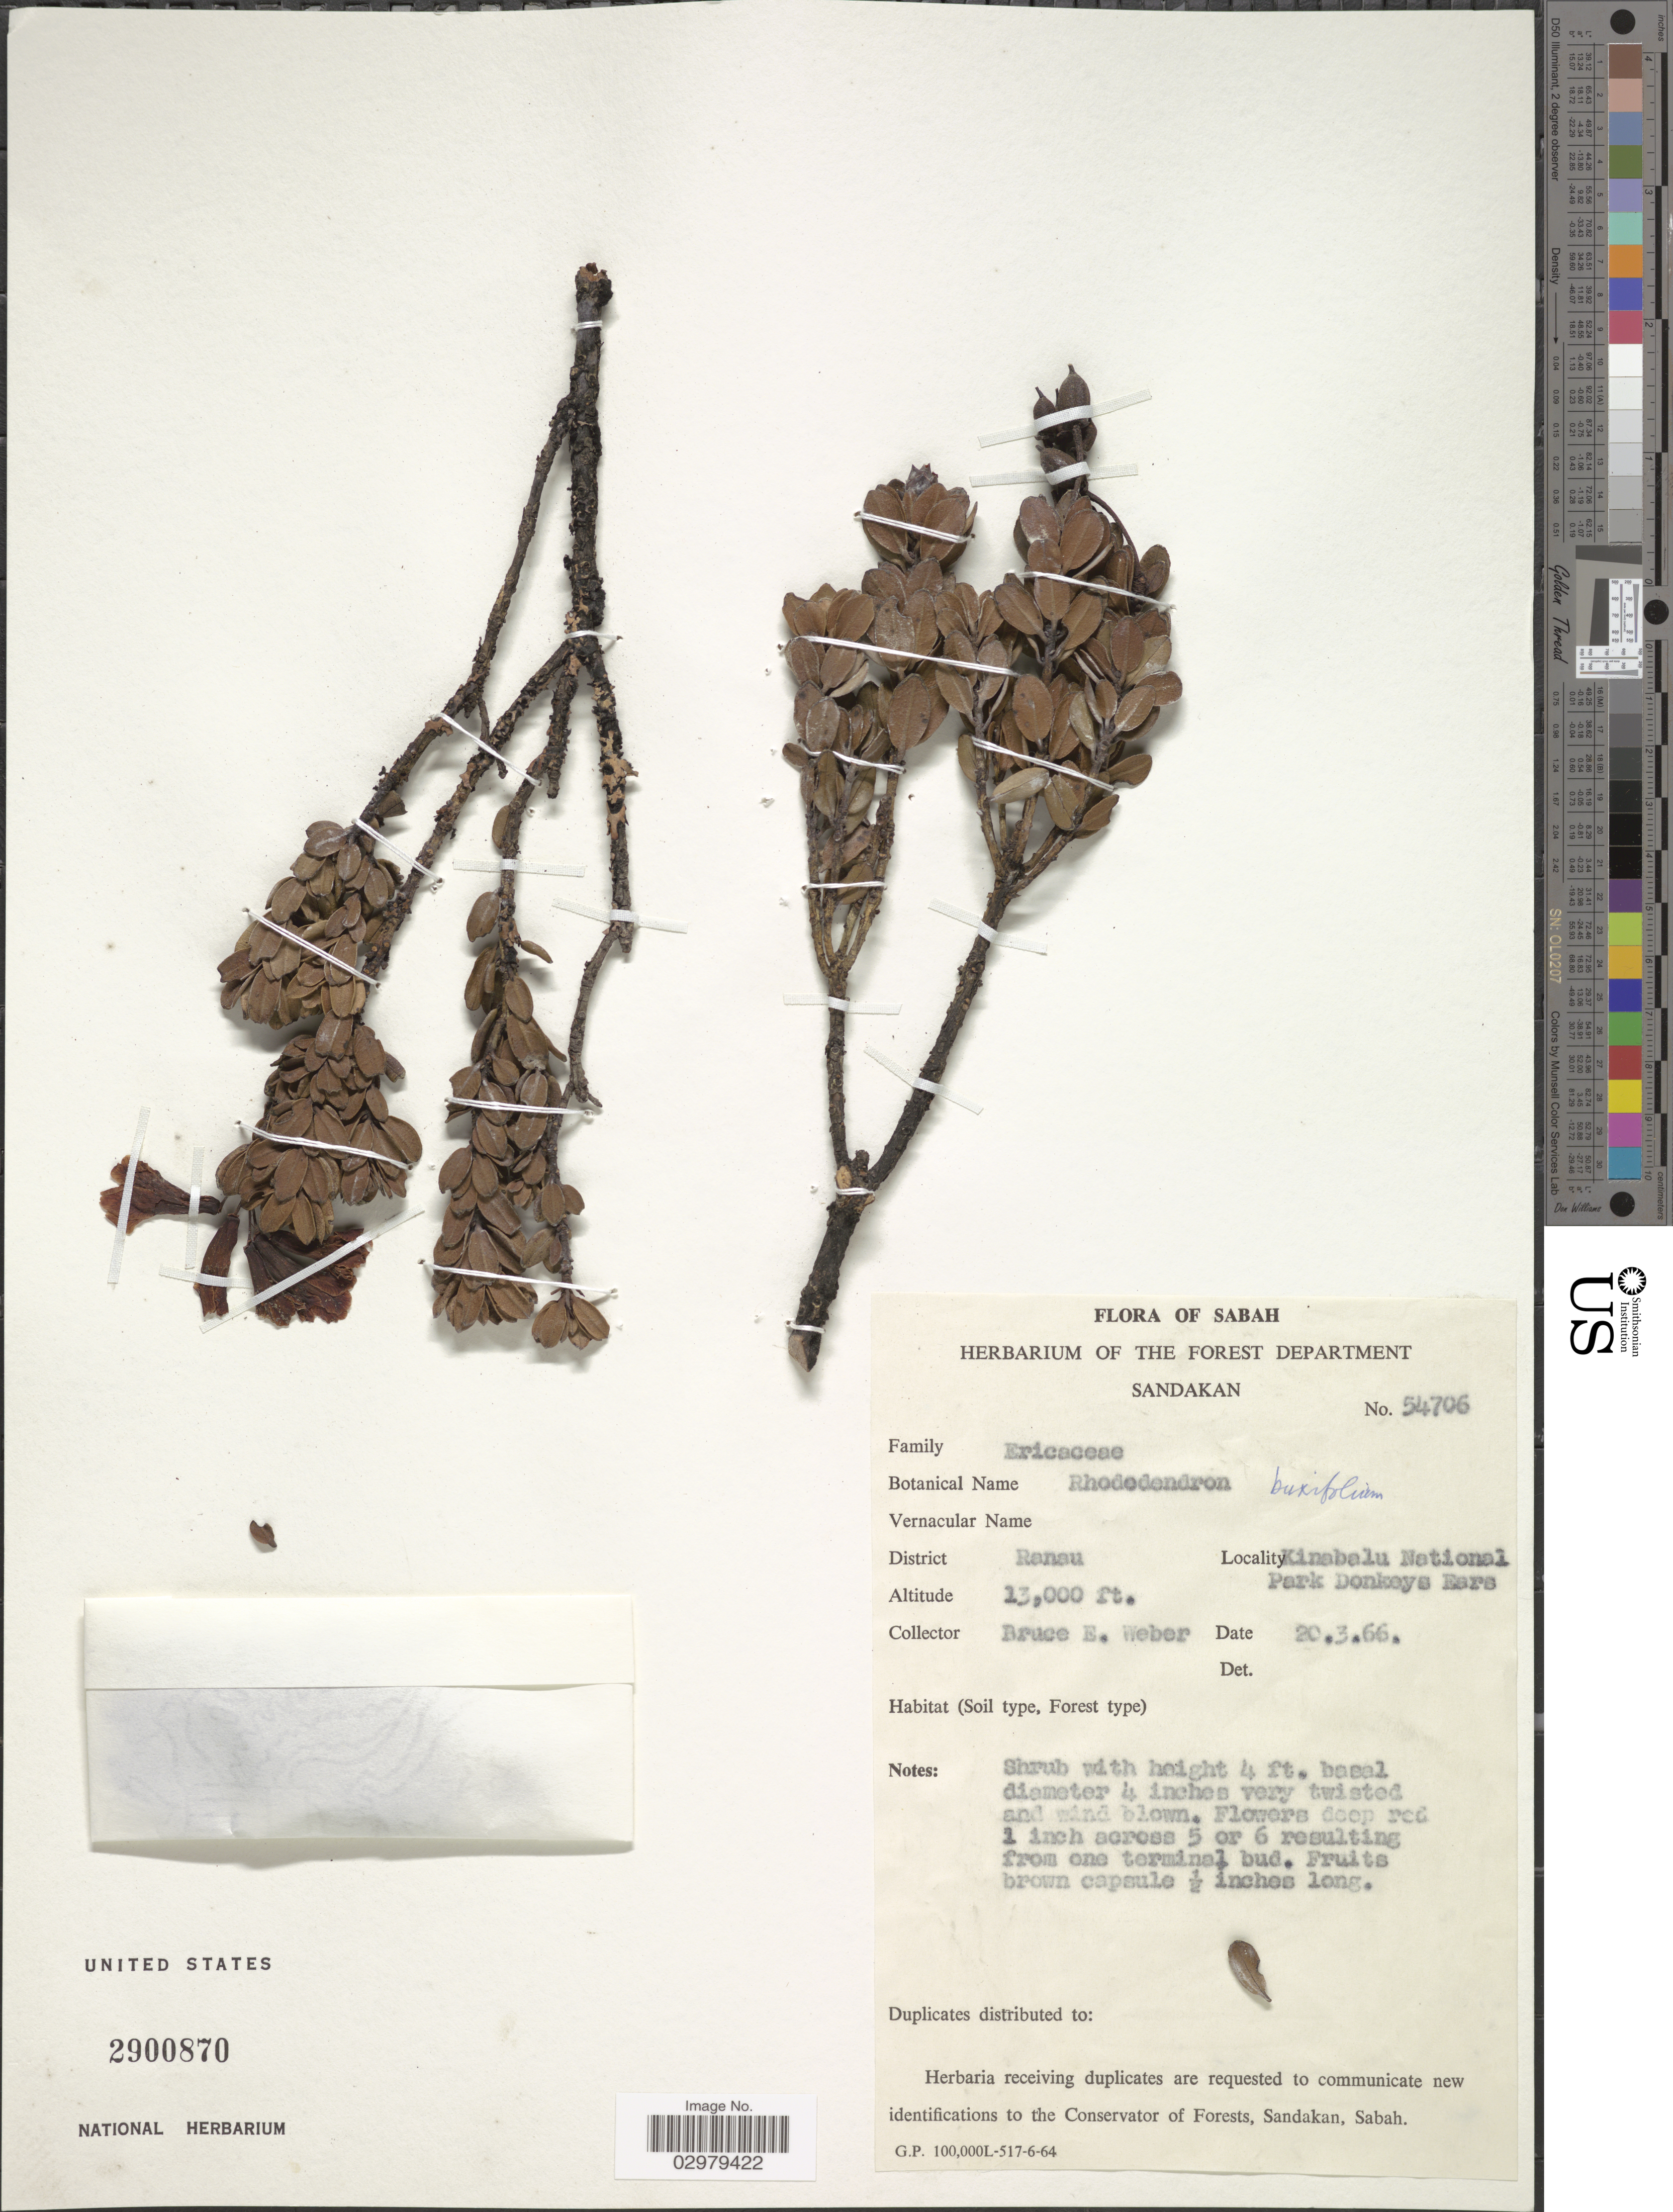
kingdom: Plantae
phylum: Tracheophyta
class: Magnoliopsida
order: Ericales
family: Ericaceae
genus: Rhododendron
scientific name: Rhododendron buxifolium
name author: H. Low ex Hook. f.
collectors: B. E. Weber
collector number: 54706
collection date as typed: Transcribed d/m/y: 20/3/66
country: Malaysia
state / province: Sabah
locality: District Ranau. Kinabalu National Park Donkeys Ears.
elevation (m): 3962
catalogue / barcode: US 2900870